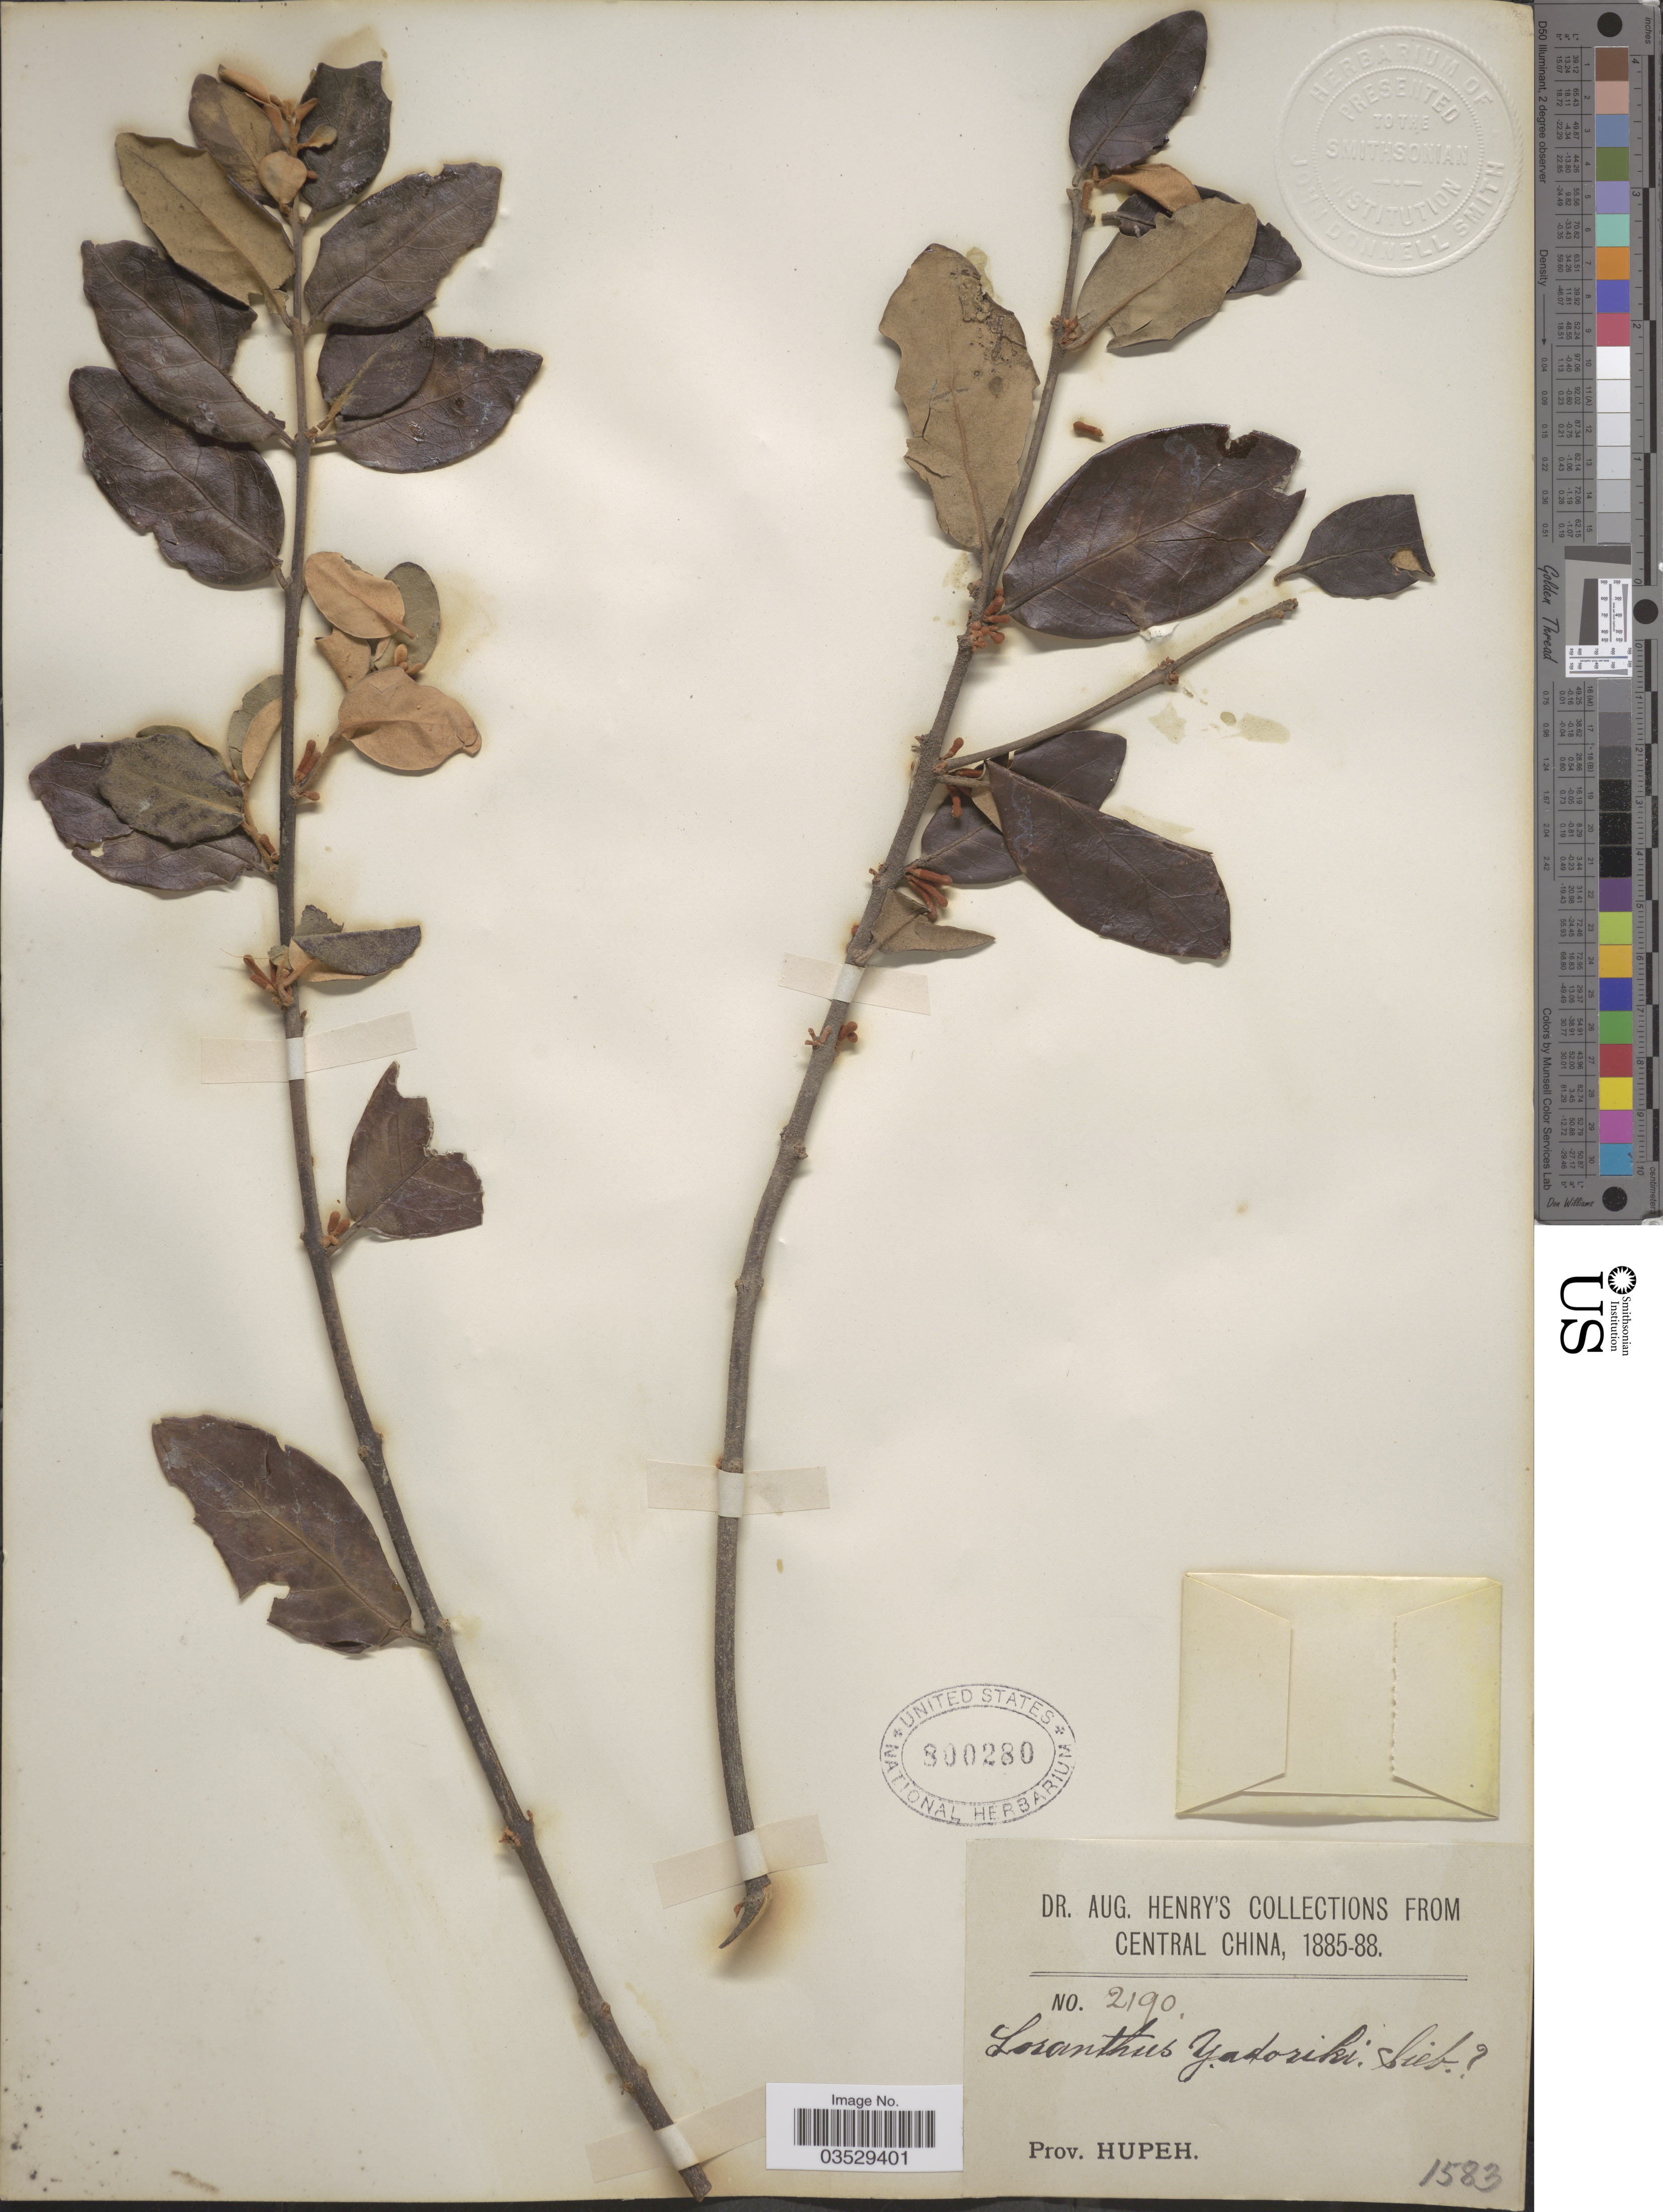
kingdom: Plantae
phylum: Tracheophyta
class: Magnoliopsida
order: Santalales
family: Loranthaceae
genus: Taxillus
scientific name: Taxillus yadoriki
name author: (Maxim.) Danser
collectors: A. Henry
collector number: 2190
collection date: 1885/1888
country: China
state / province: Hubei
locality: Central China. Prov. Hupeh.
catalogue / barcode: US 800280